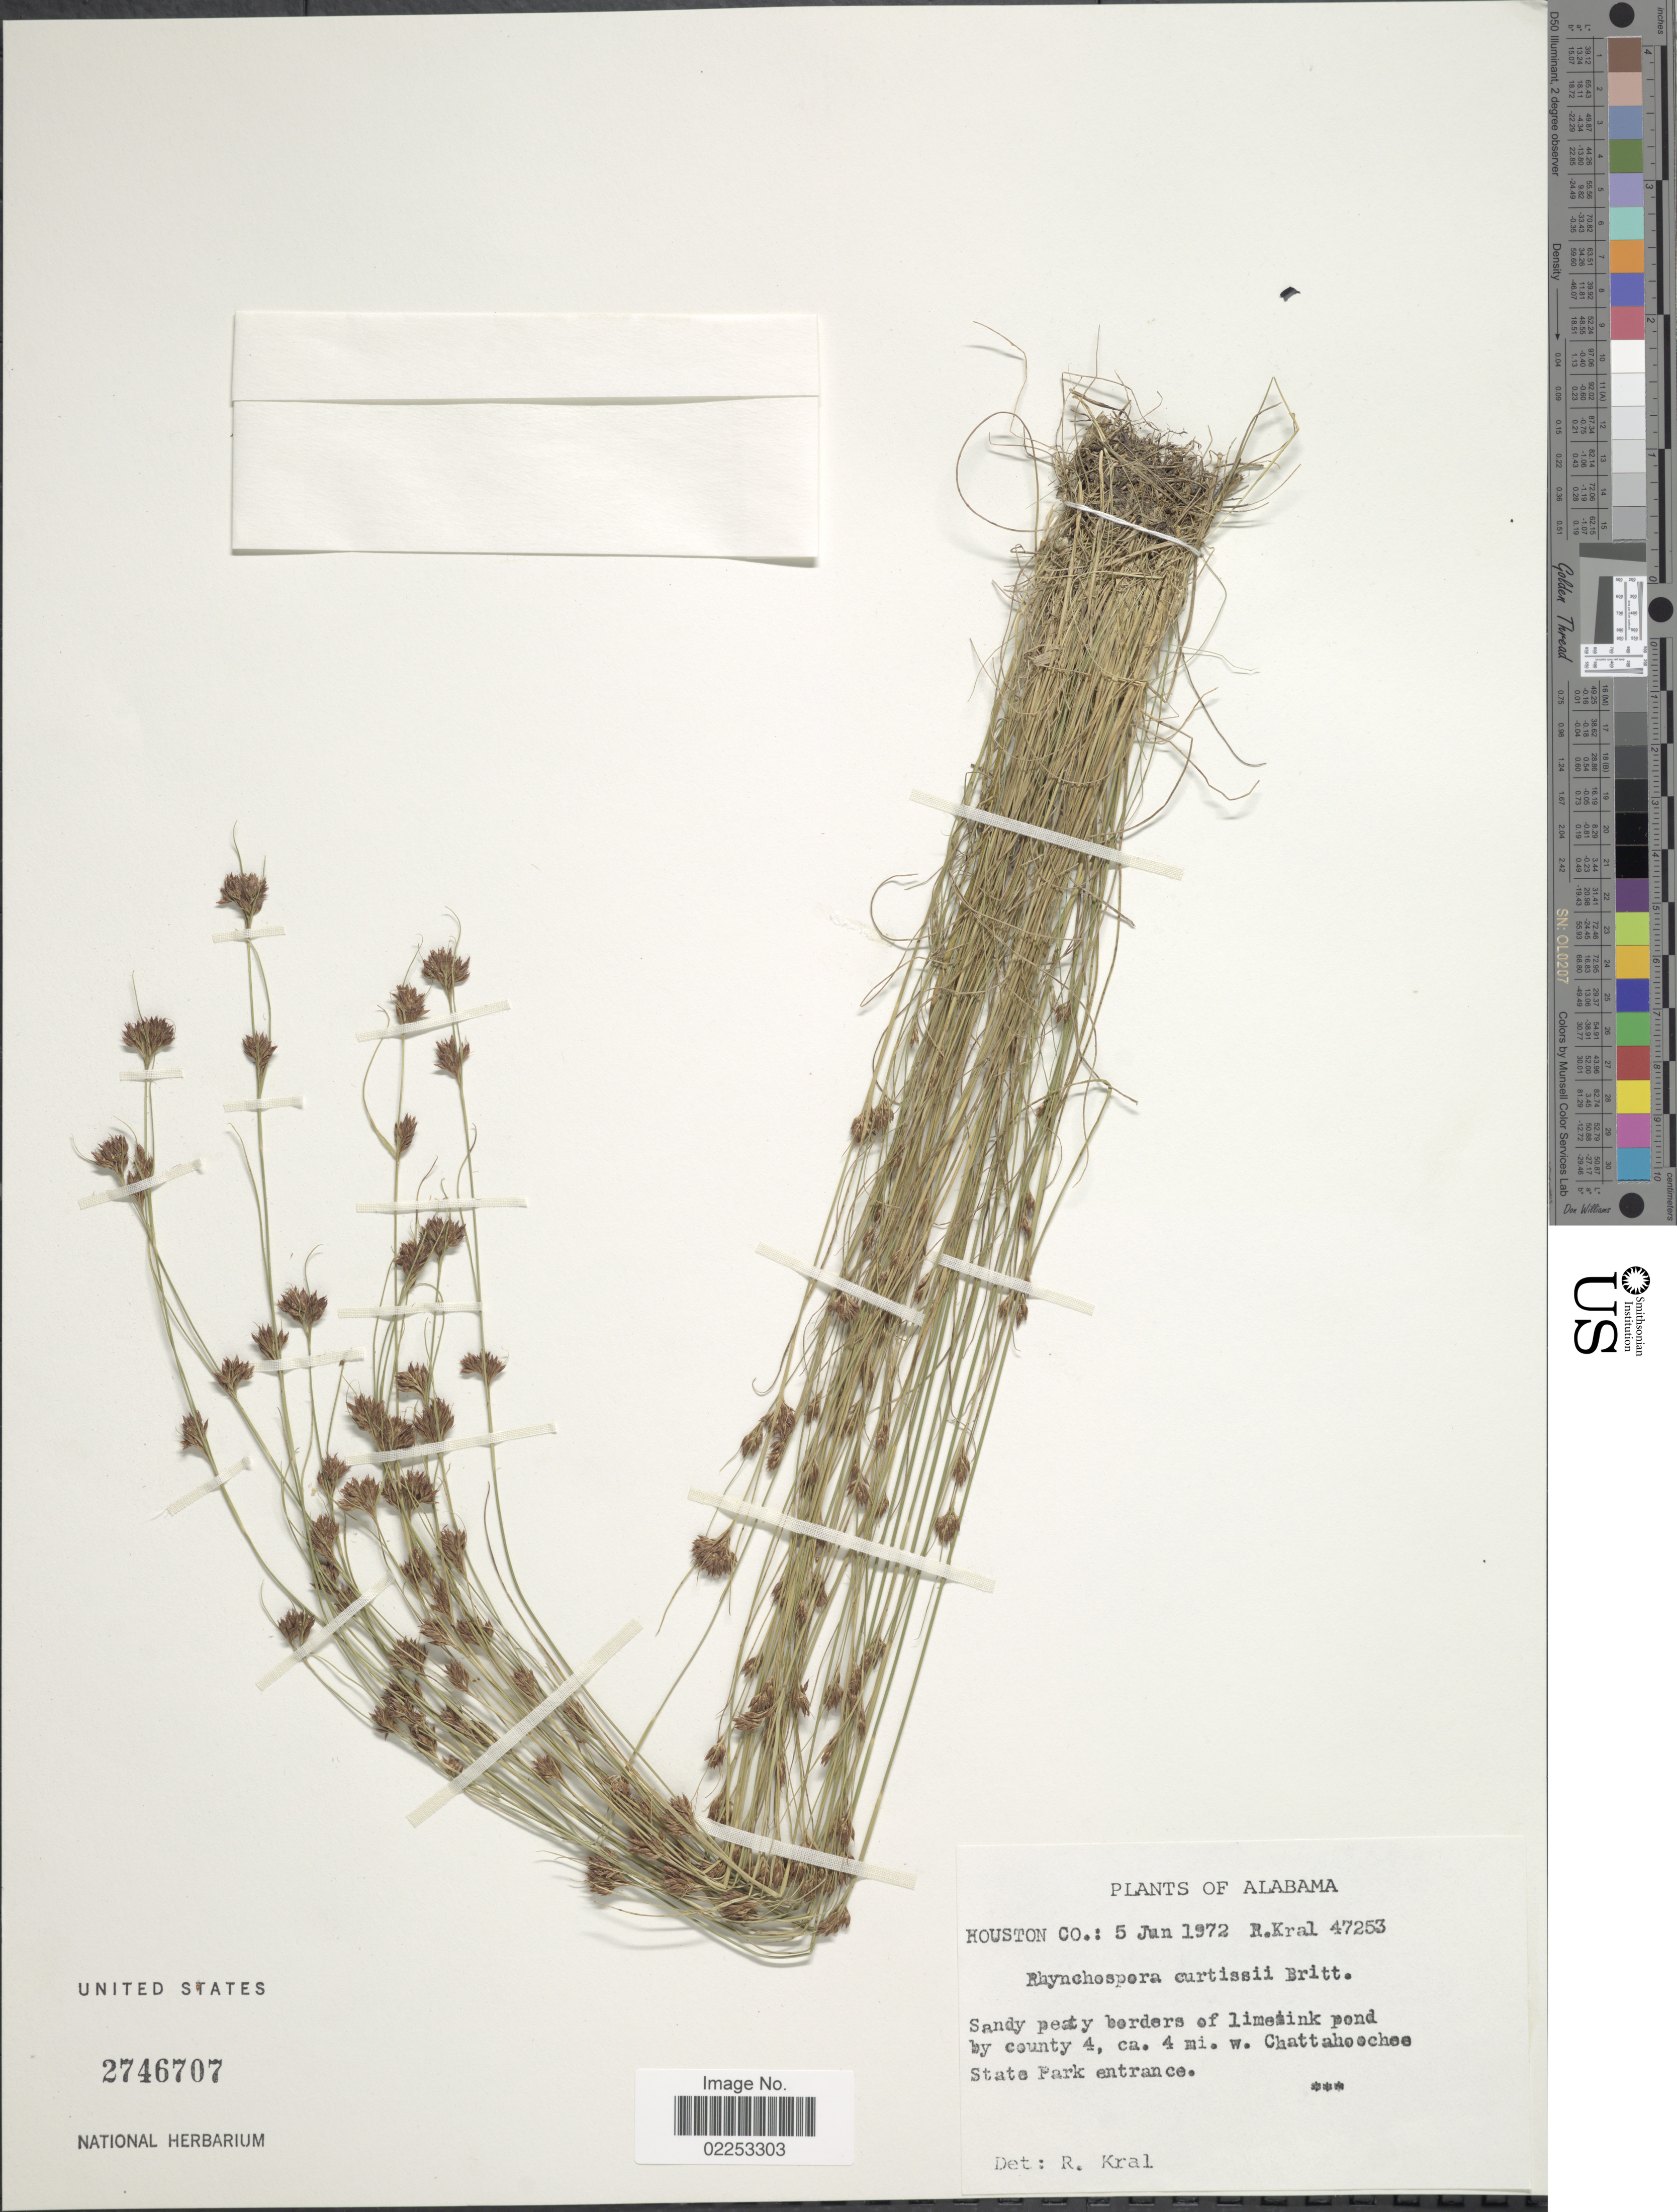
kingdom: Plantae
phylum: Tracheophyta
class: Liliopsida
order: Poales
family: Cyperaceae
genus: Rhynchospora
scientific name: Rhynchospora curtissii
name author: Britton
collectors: R. Kral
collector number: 47253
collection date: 1972-06-05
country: United States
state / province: Alabama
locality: Houston Co, Sandy peaty borders of limesink pond by county 4, ca 4 mi w. Chattahoochee State Park entrance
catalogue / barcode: US 2746707